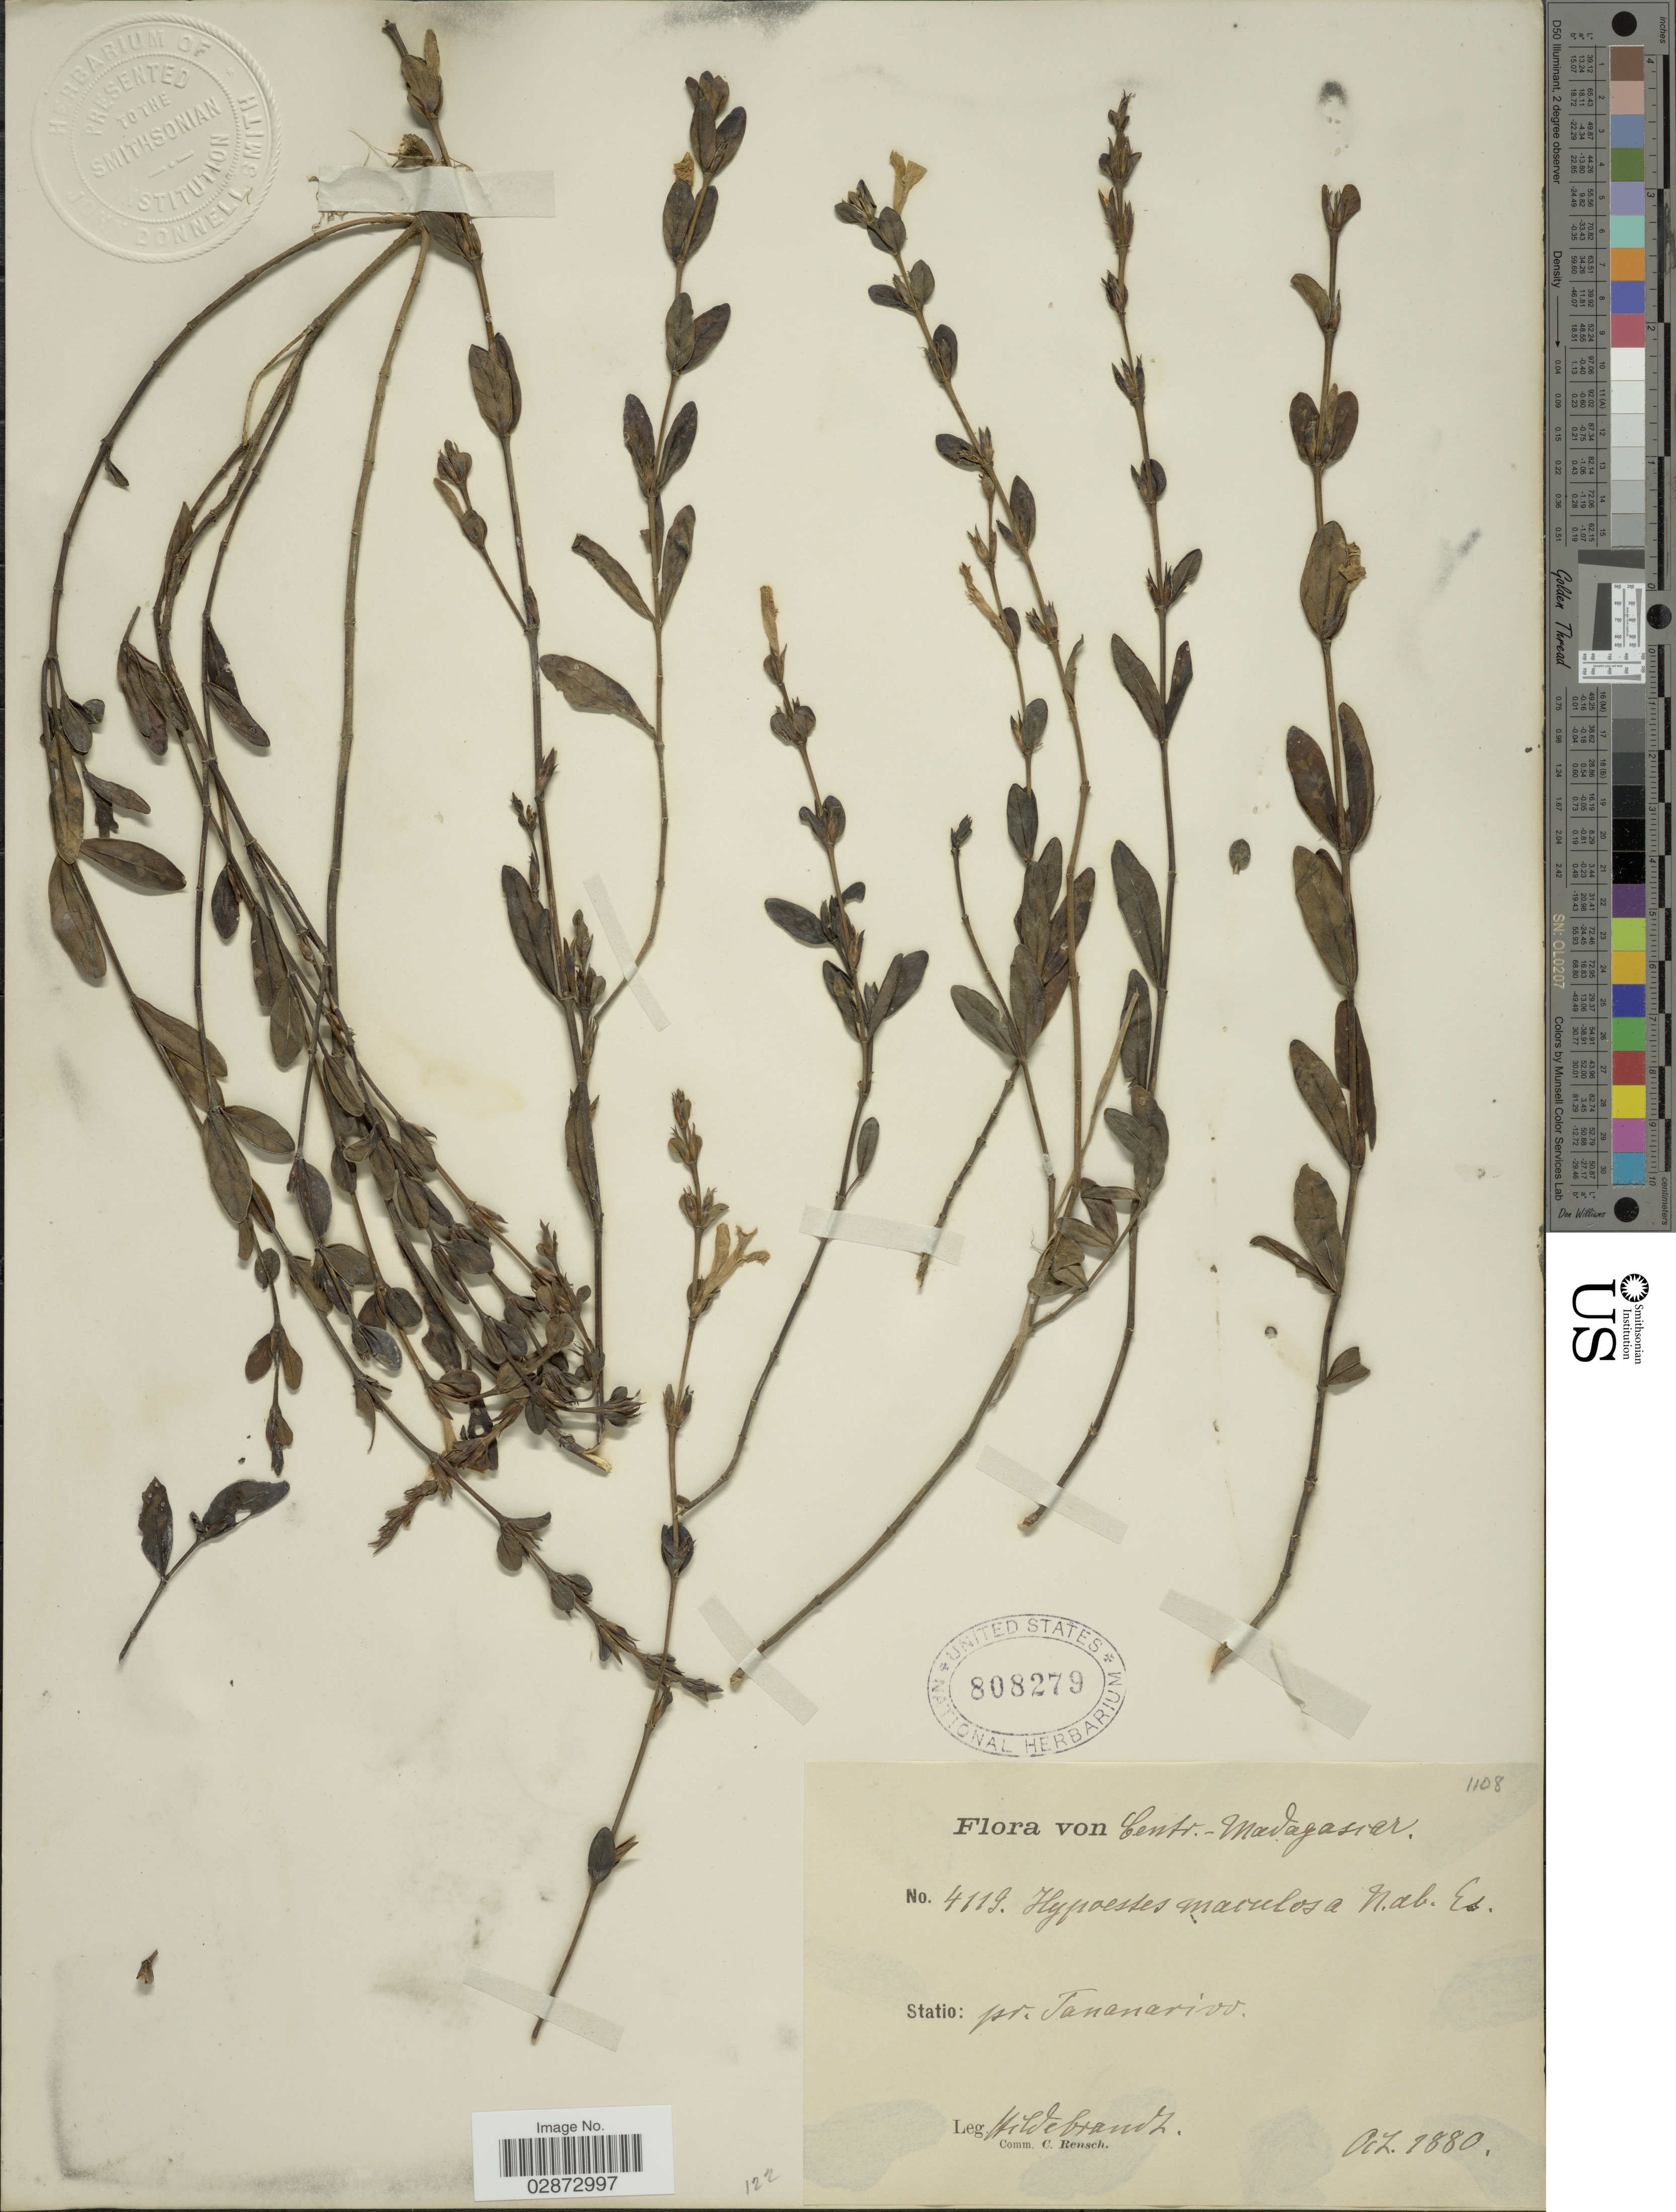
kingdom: Plantae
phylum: Tracheophyta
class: Magnoliopsida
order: Lamiales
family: Acanthaceae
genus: Hypoestes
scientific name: Hypoestes maculosa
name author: Nees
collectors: J. Hildebrandt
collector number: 4119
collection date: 1880-10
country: Madagascar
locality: Centr.-Madagascar. Statio: pr. Tananarive.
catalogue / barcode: US 808279